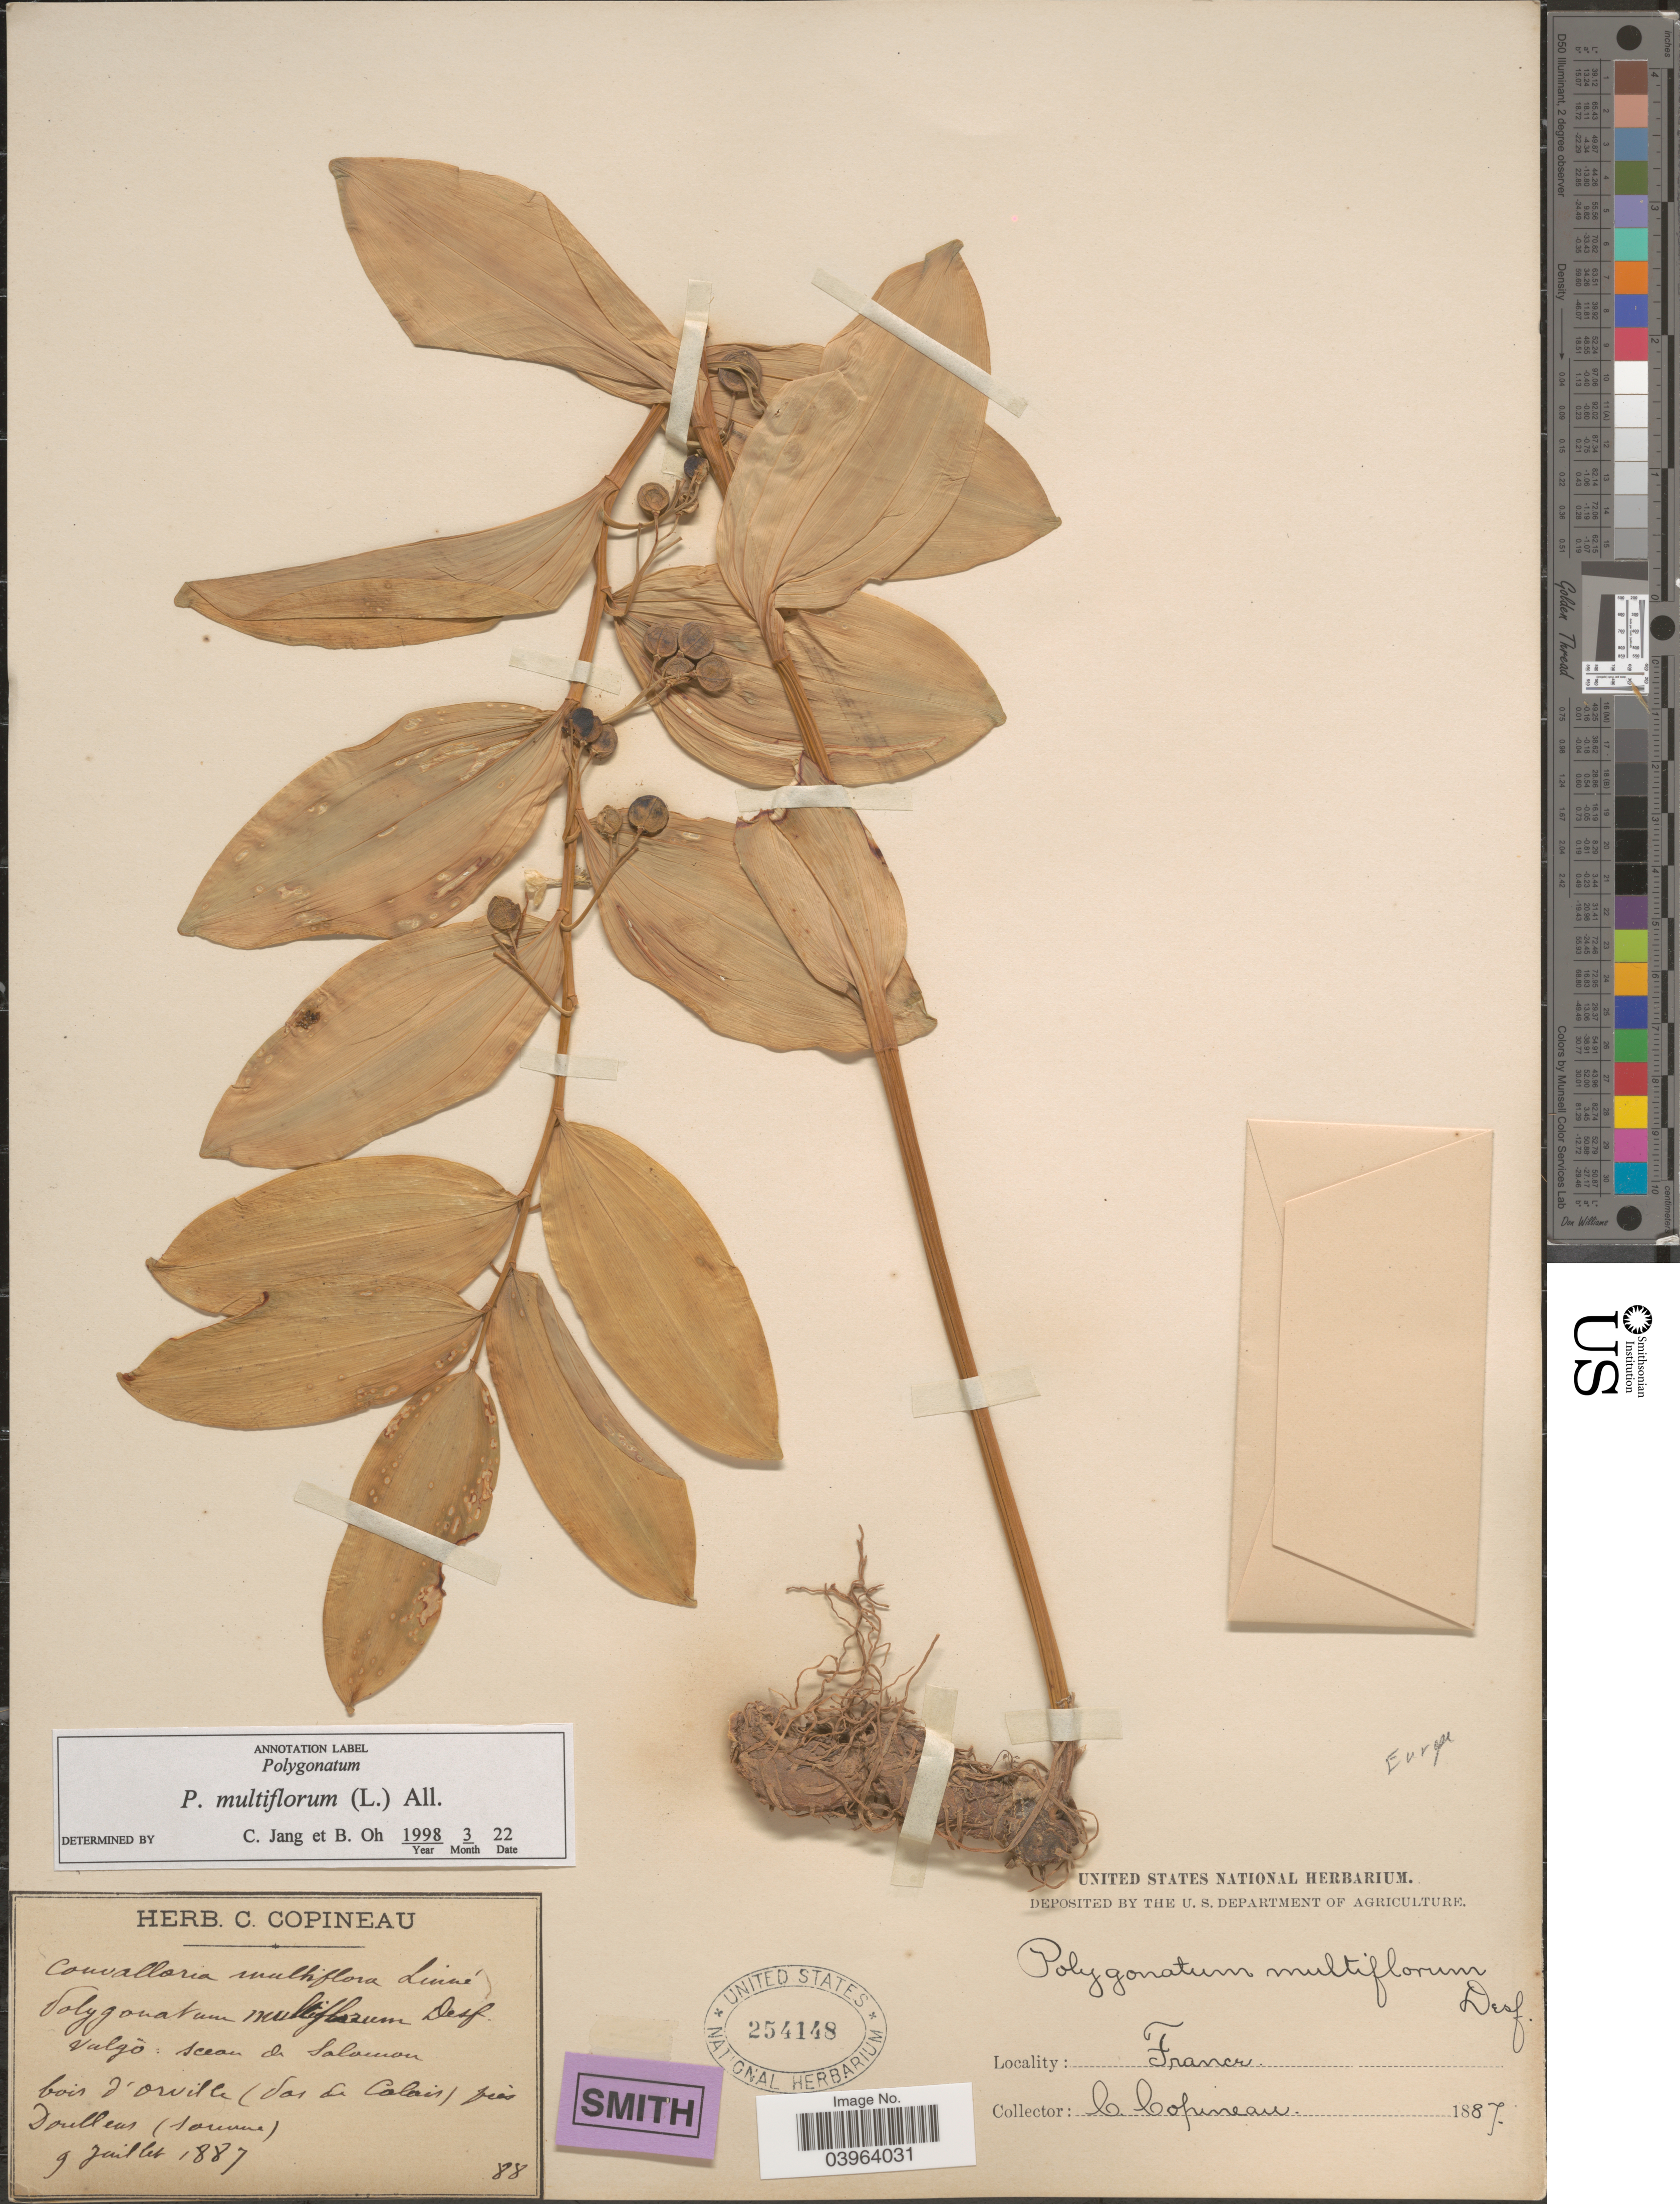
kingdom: Plantae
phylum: Tracheophyta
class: Liliopsida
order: Asparagales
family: Asparagaceae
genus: Polygonatum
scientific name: Polygonatum multiflorum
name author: (L.) All.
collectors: C. Copineau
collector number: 88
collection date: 1887-07-09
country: France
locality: Bois d'Orville (Pres du Calais) près Doullens (Somme).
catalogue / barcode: US 254148